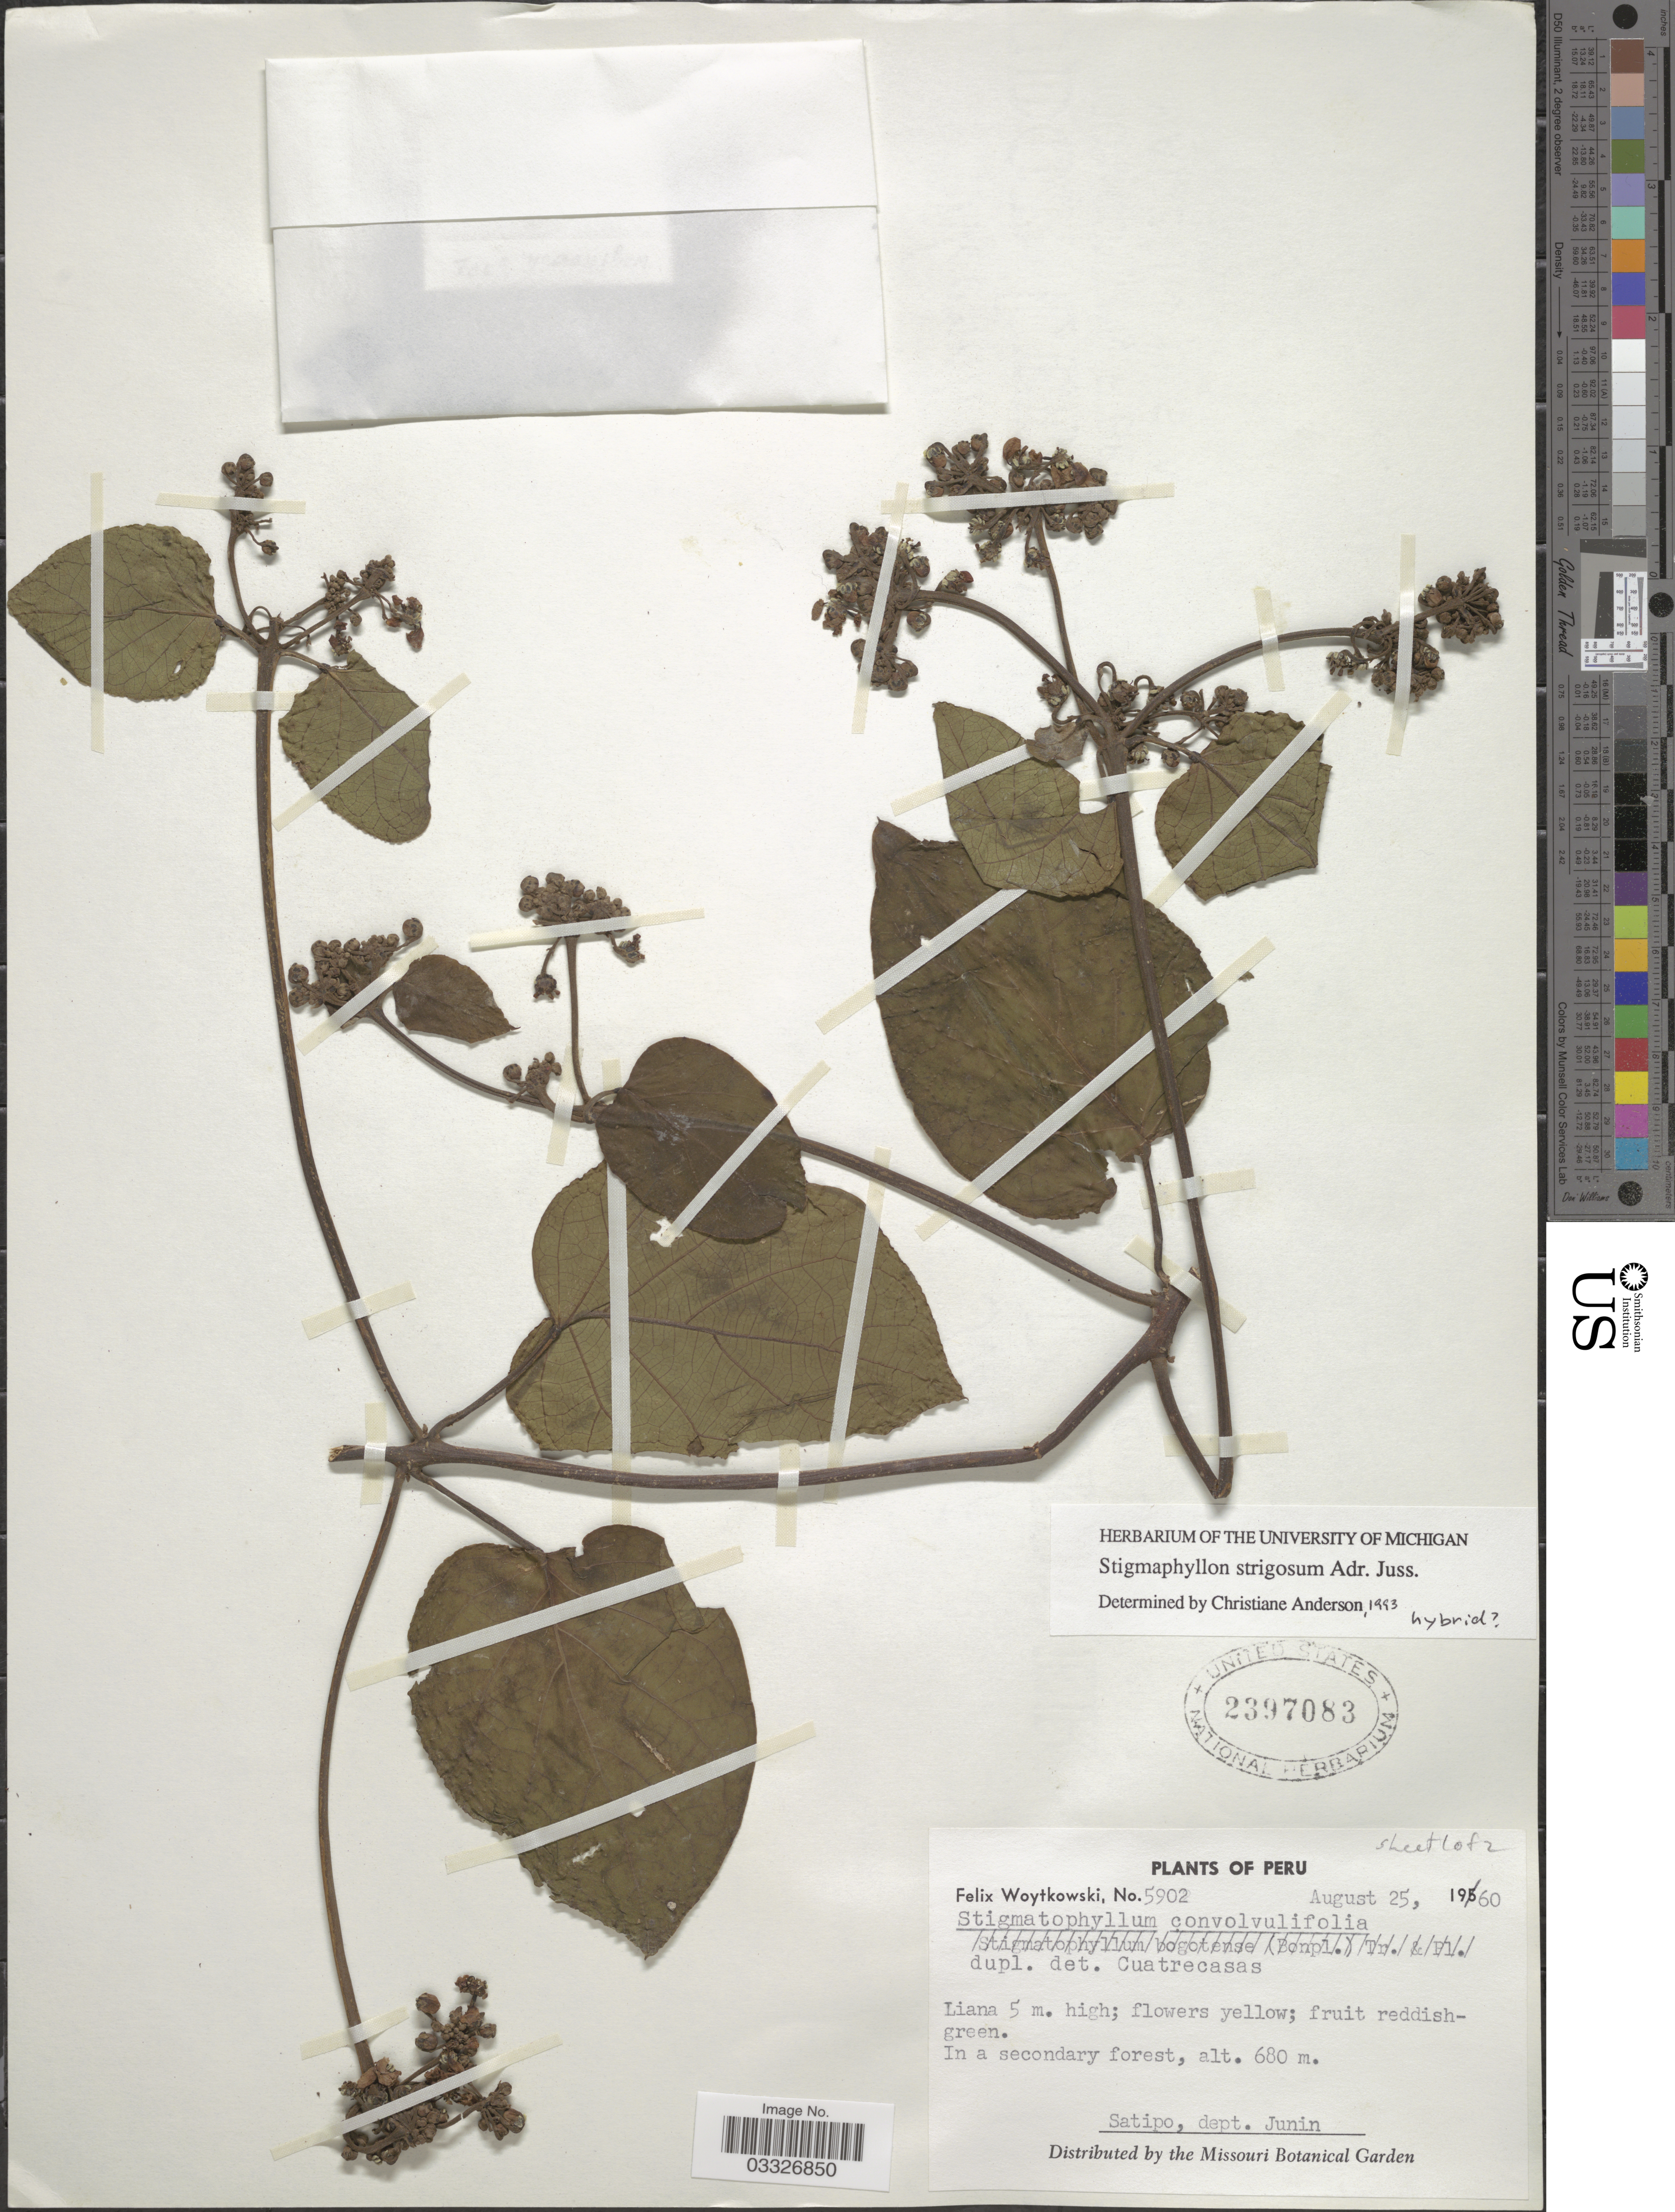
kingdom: Plantae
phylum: Tracheophyta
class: Magnoliopsida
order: Malpighiales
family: Malpighiaceae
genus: Stigmaphyllon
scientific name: Stigmaphyllon strigosum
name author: Poepp. ex A. Juss.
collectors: F. Woytkowski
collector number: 5902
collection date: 1960-08-25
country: Peru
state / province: Junín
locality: Satipo, dept. Junin.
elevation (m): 680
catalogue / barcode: US 2397083